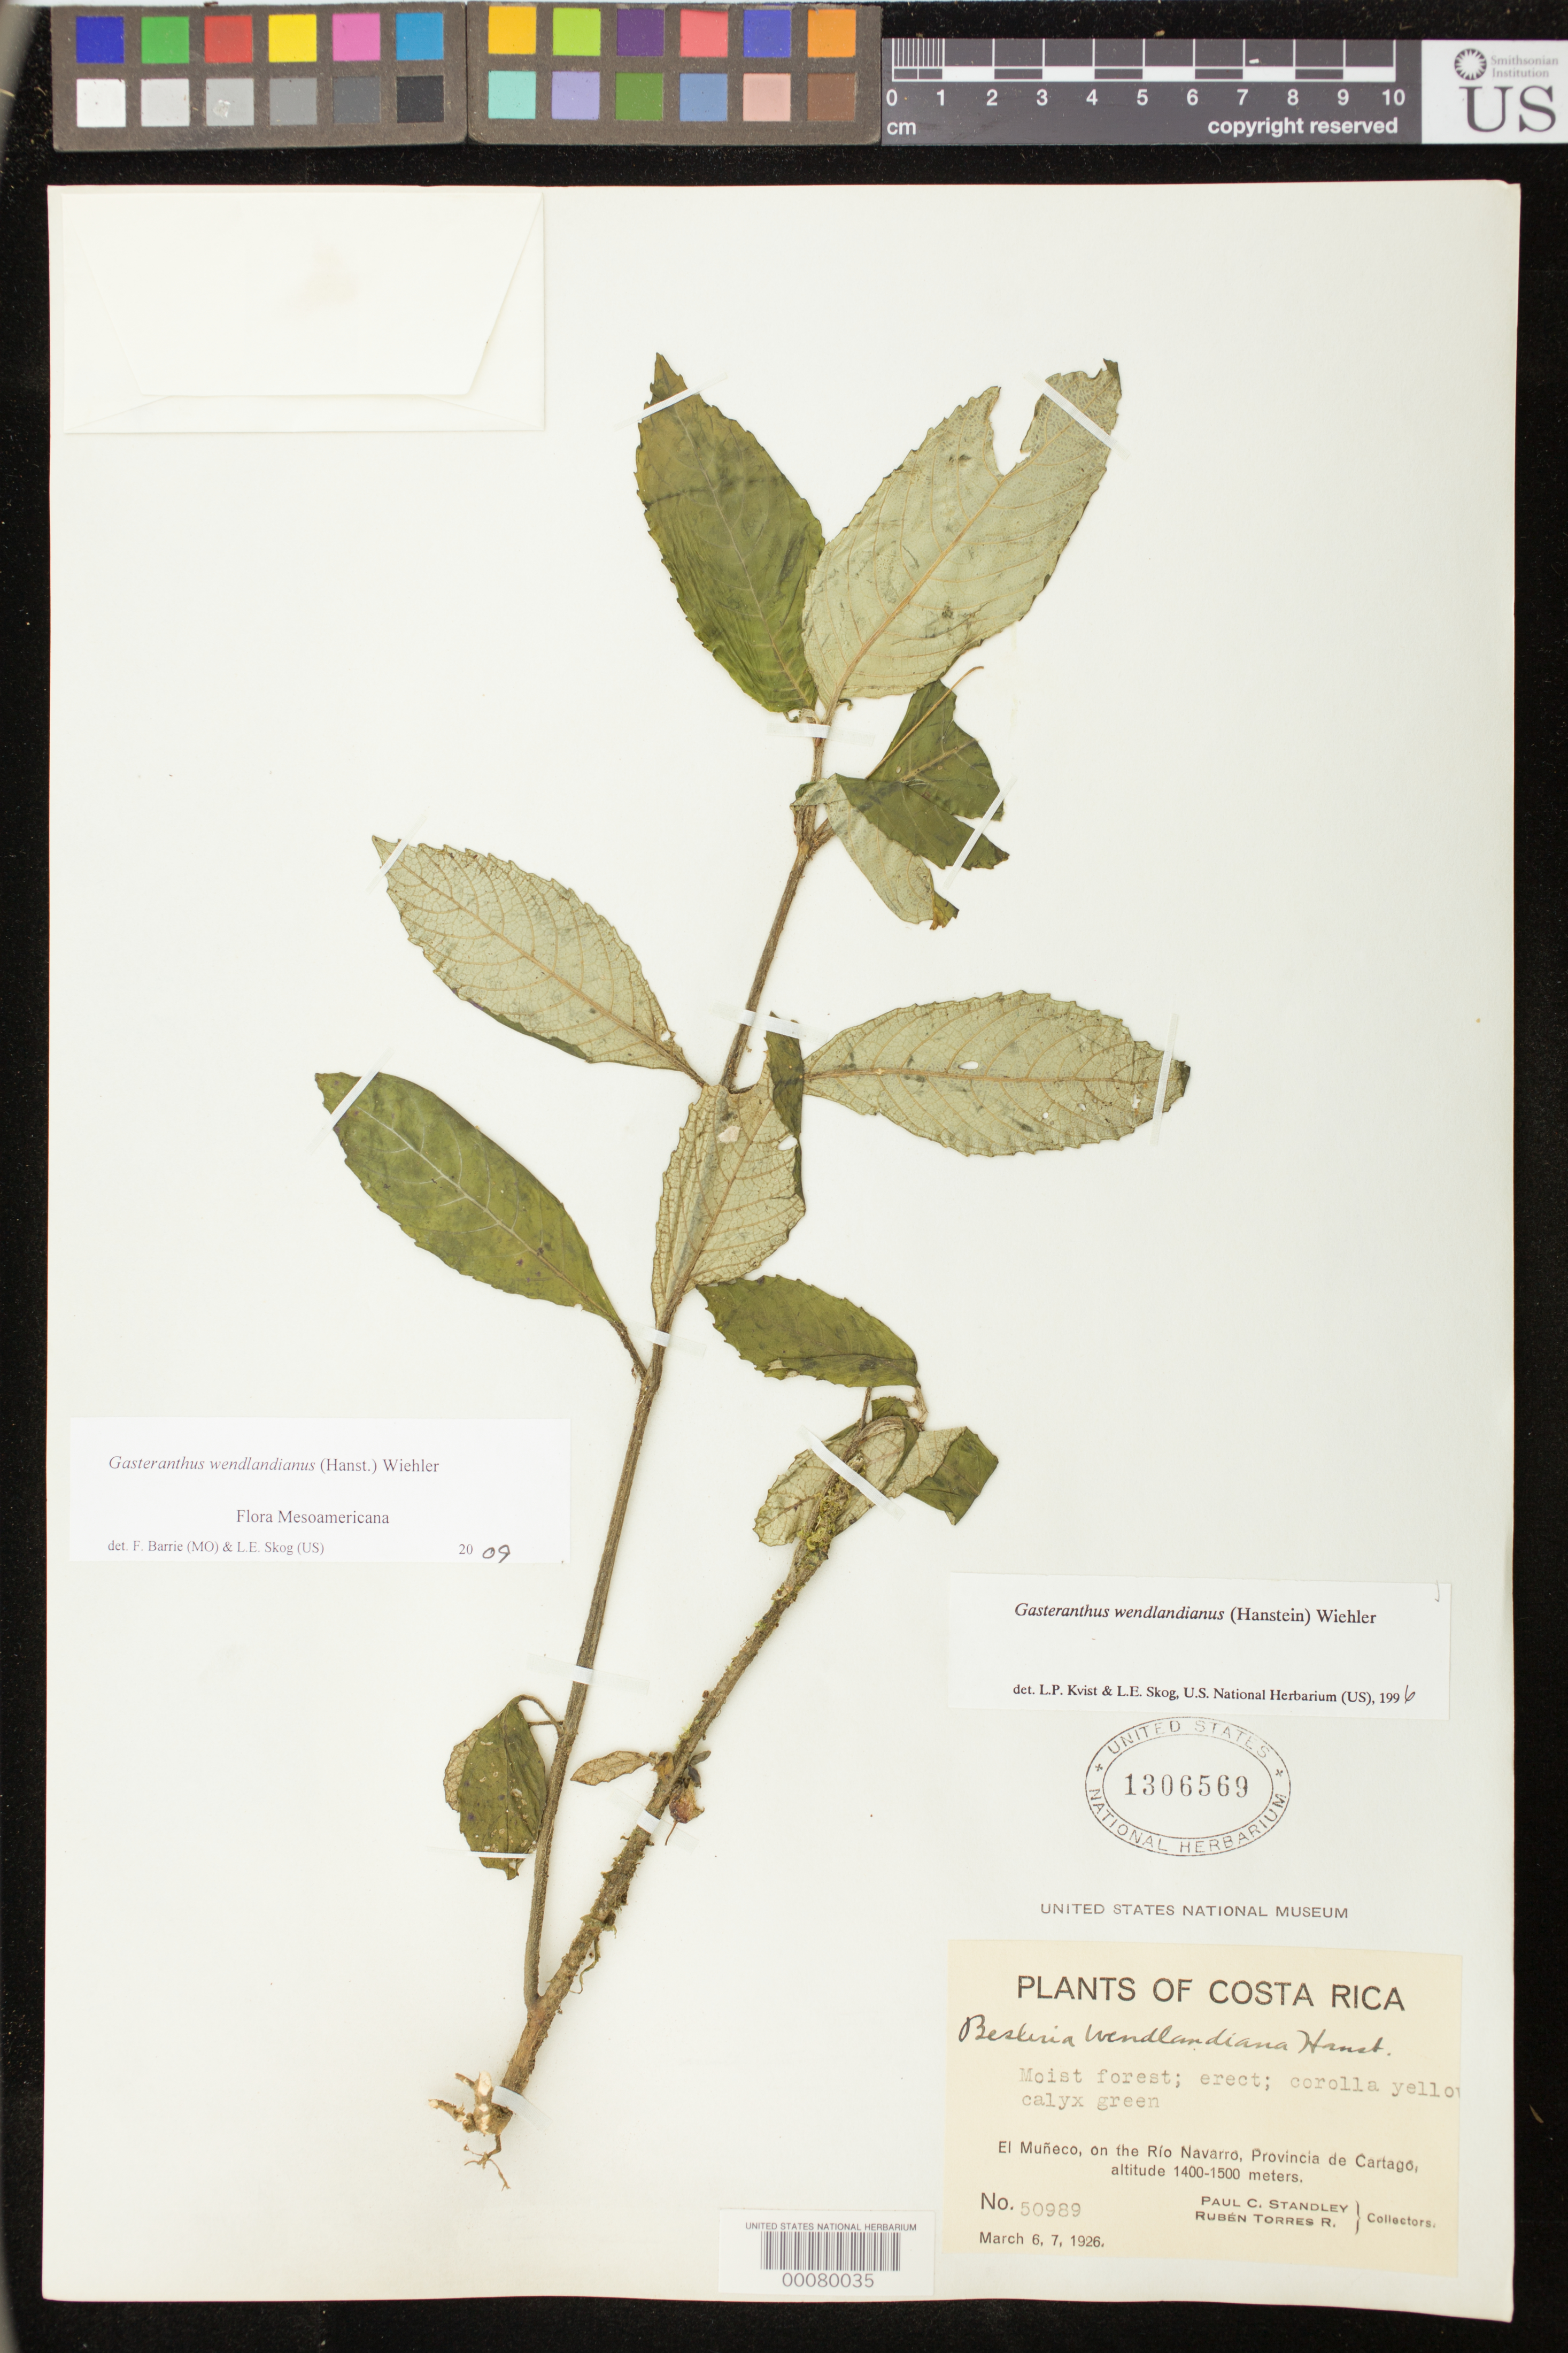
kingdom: Plantae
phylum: Tracheophyta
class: Magnoliopsida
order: Lamiales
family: Gesneriaceae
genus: Gasteranthus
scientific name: Gasteranthus wendlandianus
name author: (Hanst.) Wiehler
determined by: Skog, Laurence E.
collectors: P. C. Standley & J. Valerio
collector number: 50989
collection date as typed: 6-7 Mar 1926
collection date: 1926-03-06/1926-03-07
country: Costa Rica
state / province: Cartago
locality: El Muneco, on the Rio Navarro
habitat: Moist forest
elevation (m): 1400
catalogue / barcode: US 1306569